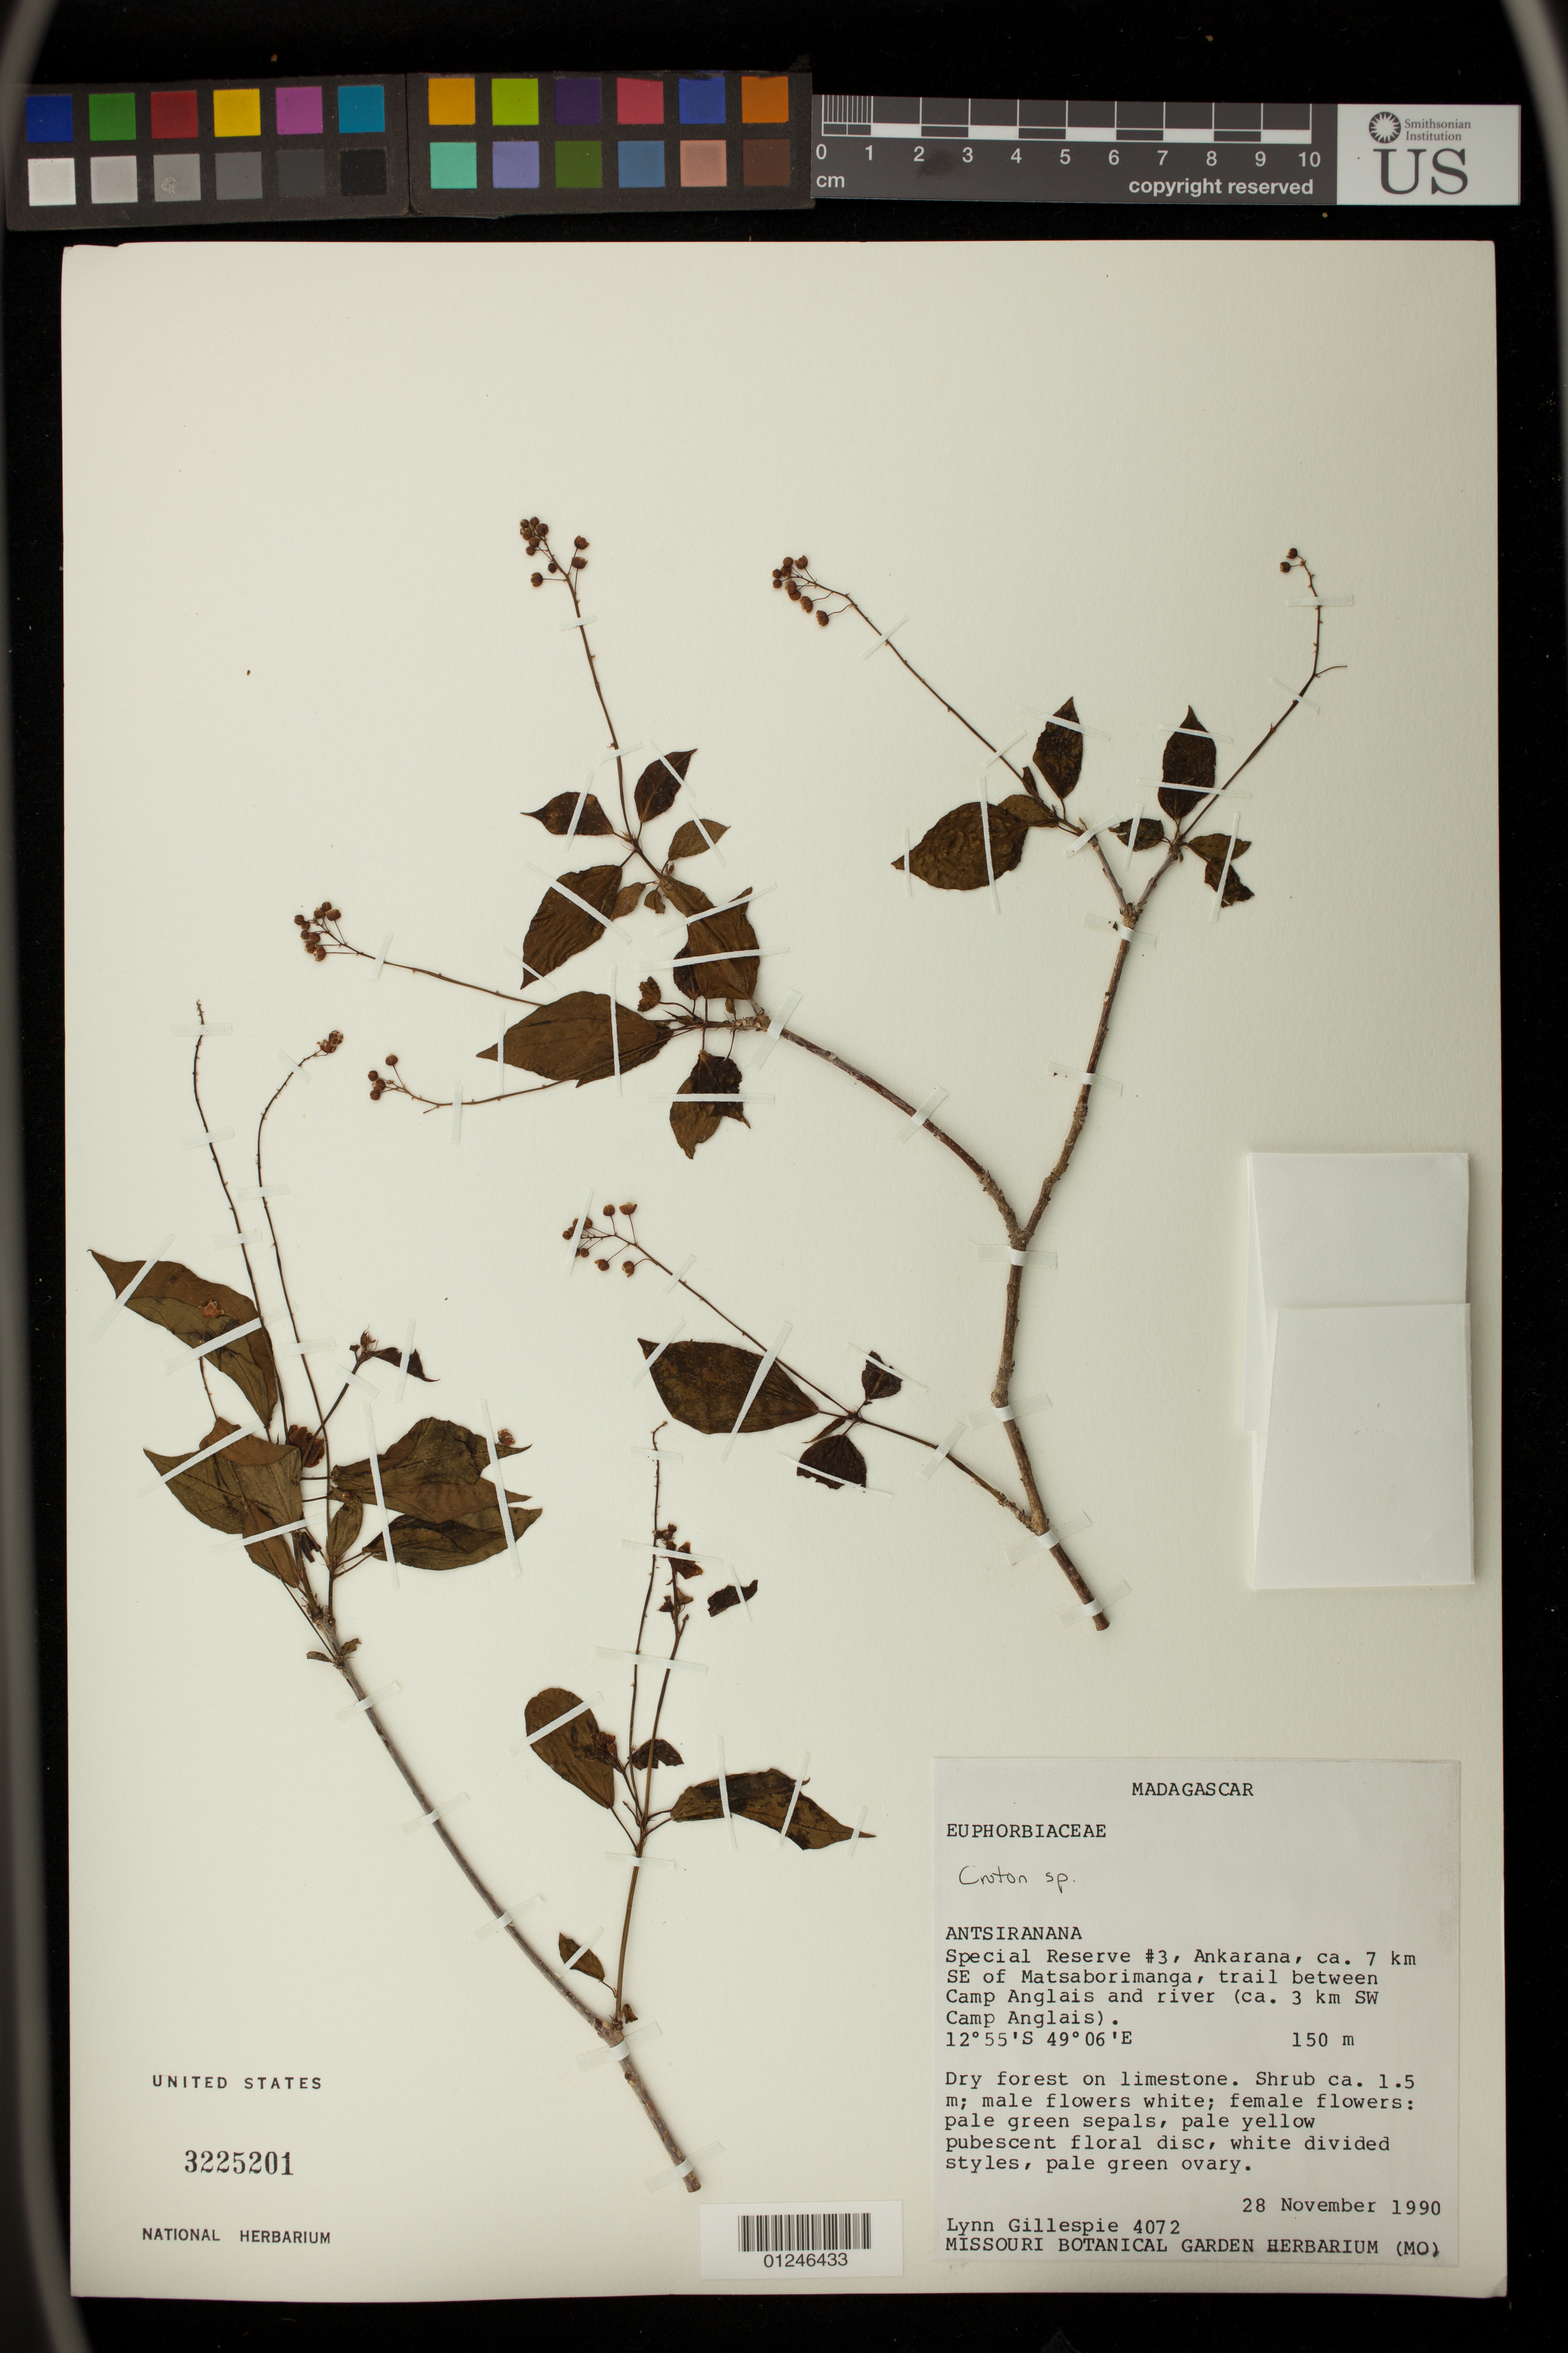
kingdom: Plantae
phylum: Tracheophyta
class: Magnoliopsida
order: Malpighiales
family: Euphorbiaceae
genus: Croton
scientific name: Croton bemaranus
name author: Leandri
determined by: Berry, P. E., (WIS), University of Wisconsin - Madison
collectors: L. J. Gillespie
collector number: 4072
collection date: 1990-11-28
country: Madagascar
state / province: Diana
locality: Antsiranana, Special Reserve #3, Ankarana, ca. 7 km SE of Matsaborimanga, trail between Camp Anglais and river (ca. 3 km SW Camp Anglais)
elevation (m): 150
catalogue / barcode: US 3225201